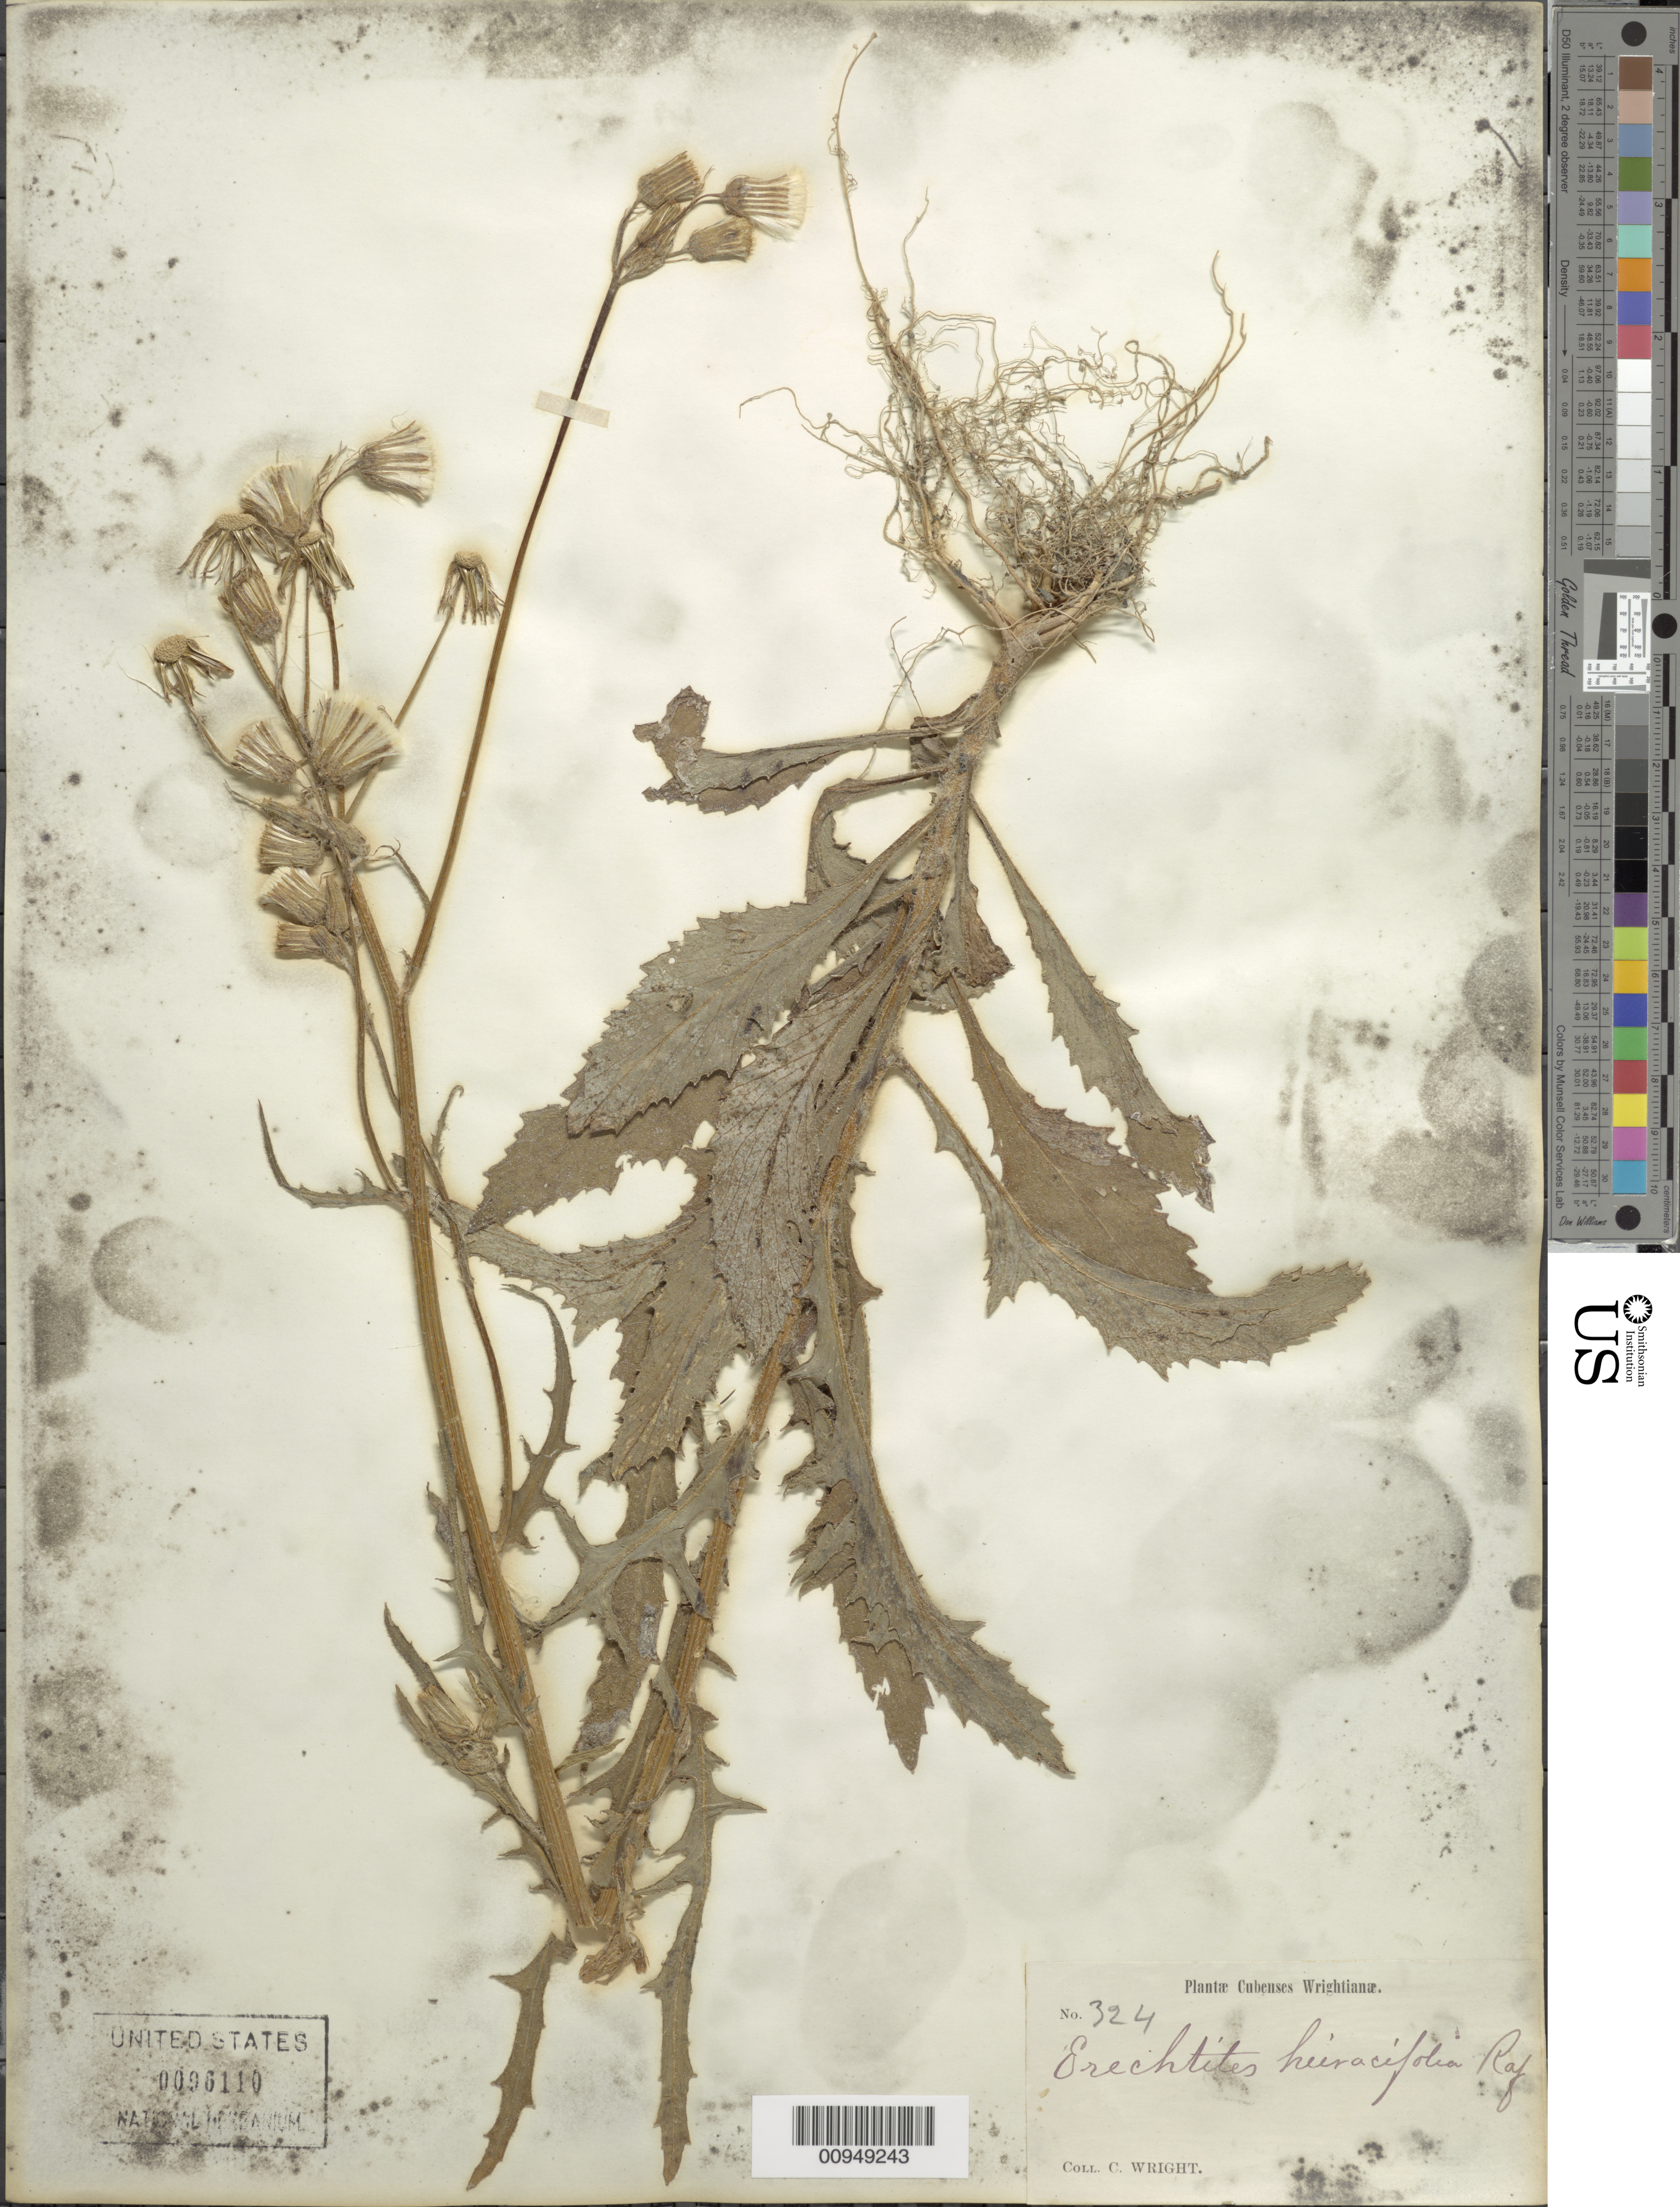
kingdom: Plantae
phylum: Tracheophyta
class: Magnoliopsida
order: Asterales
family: Asteraceae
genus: Erechtites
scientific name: Erechtites hieraciifolius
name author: (L.) Raf. ex DC.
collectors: C. Wright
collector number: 324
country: Cuba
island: Cuba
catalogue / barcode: US 96110